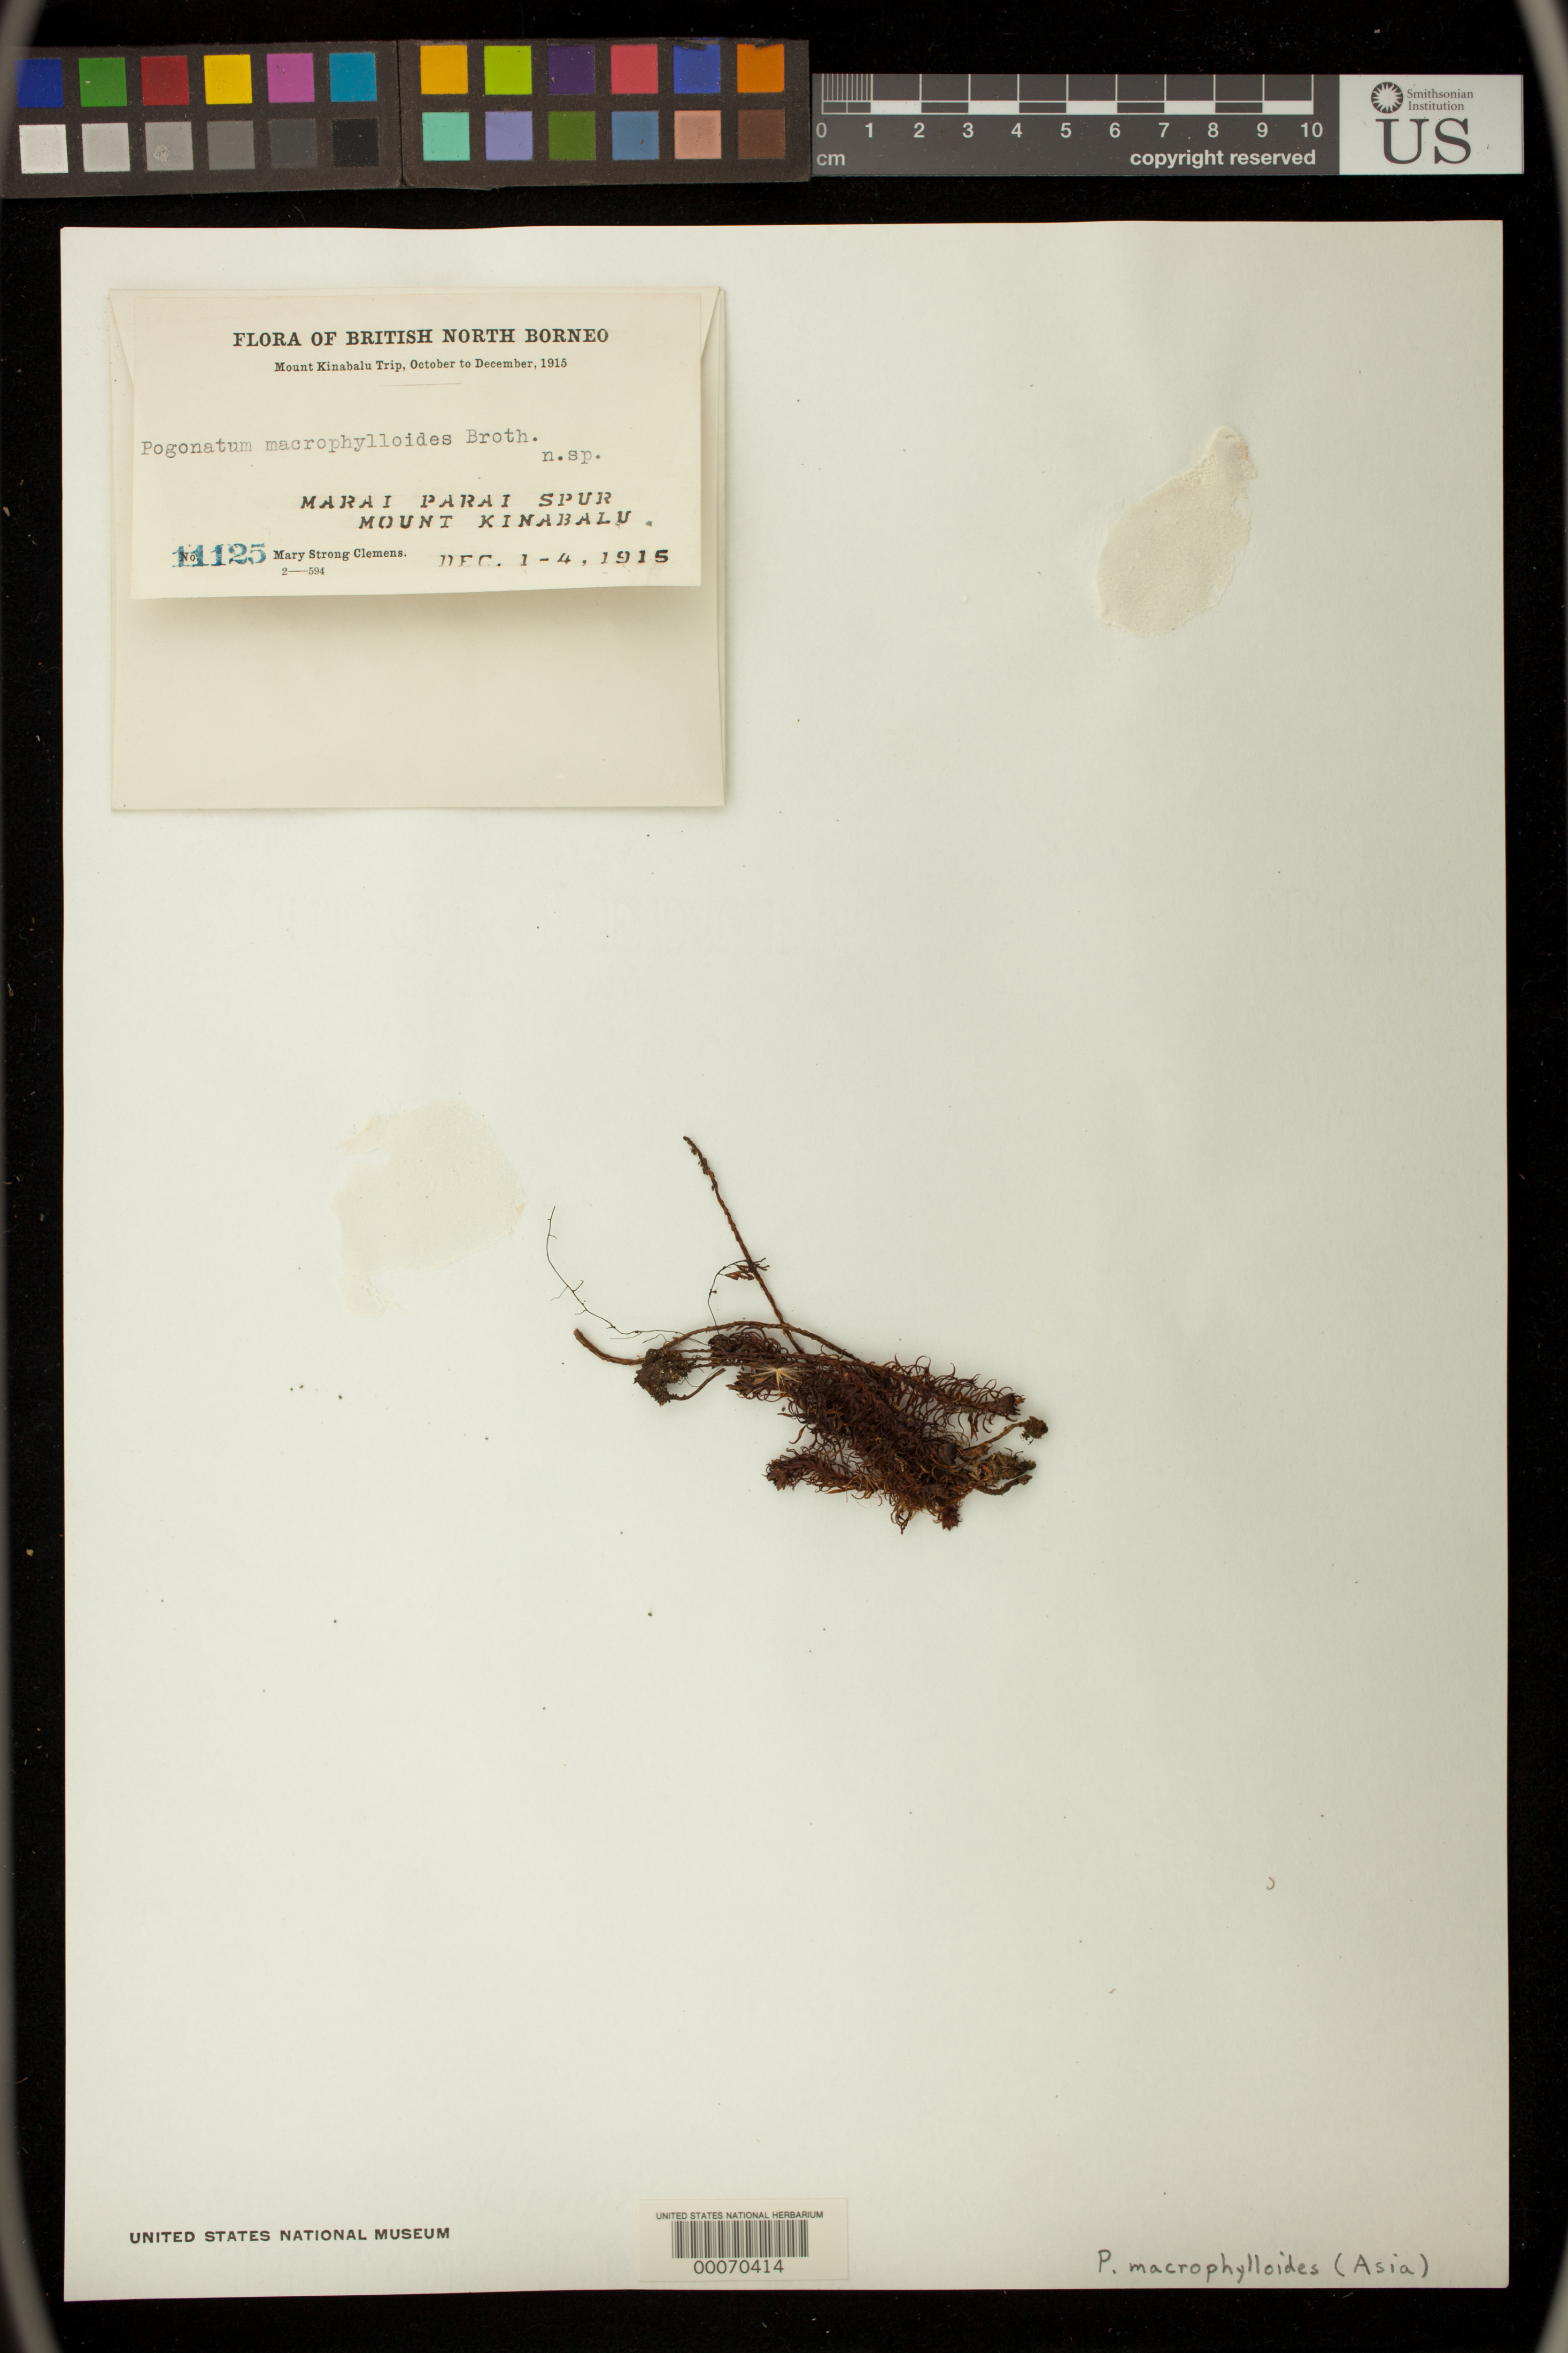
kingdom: Plantae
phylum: Bryophyta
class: Polytrichopsida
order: Polytrichales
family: Polytrichaceae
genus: Pogonatum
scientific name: Pogonatum macrophylloides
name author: Broth.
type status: Syntype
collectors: M. S. Clemens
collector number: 11125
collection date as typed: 01 Dec 1915 to 04 Dec 1915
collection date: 1915-12-01/1915-12-04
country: Malaysia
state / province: Sabah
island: Borneo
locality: Gurulau Spur, Mt. Kinabalu.